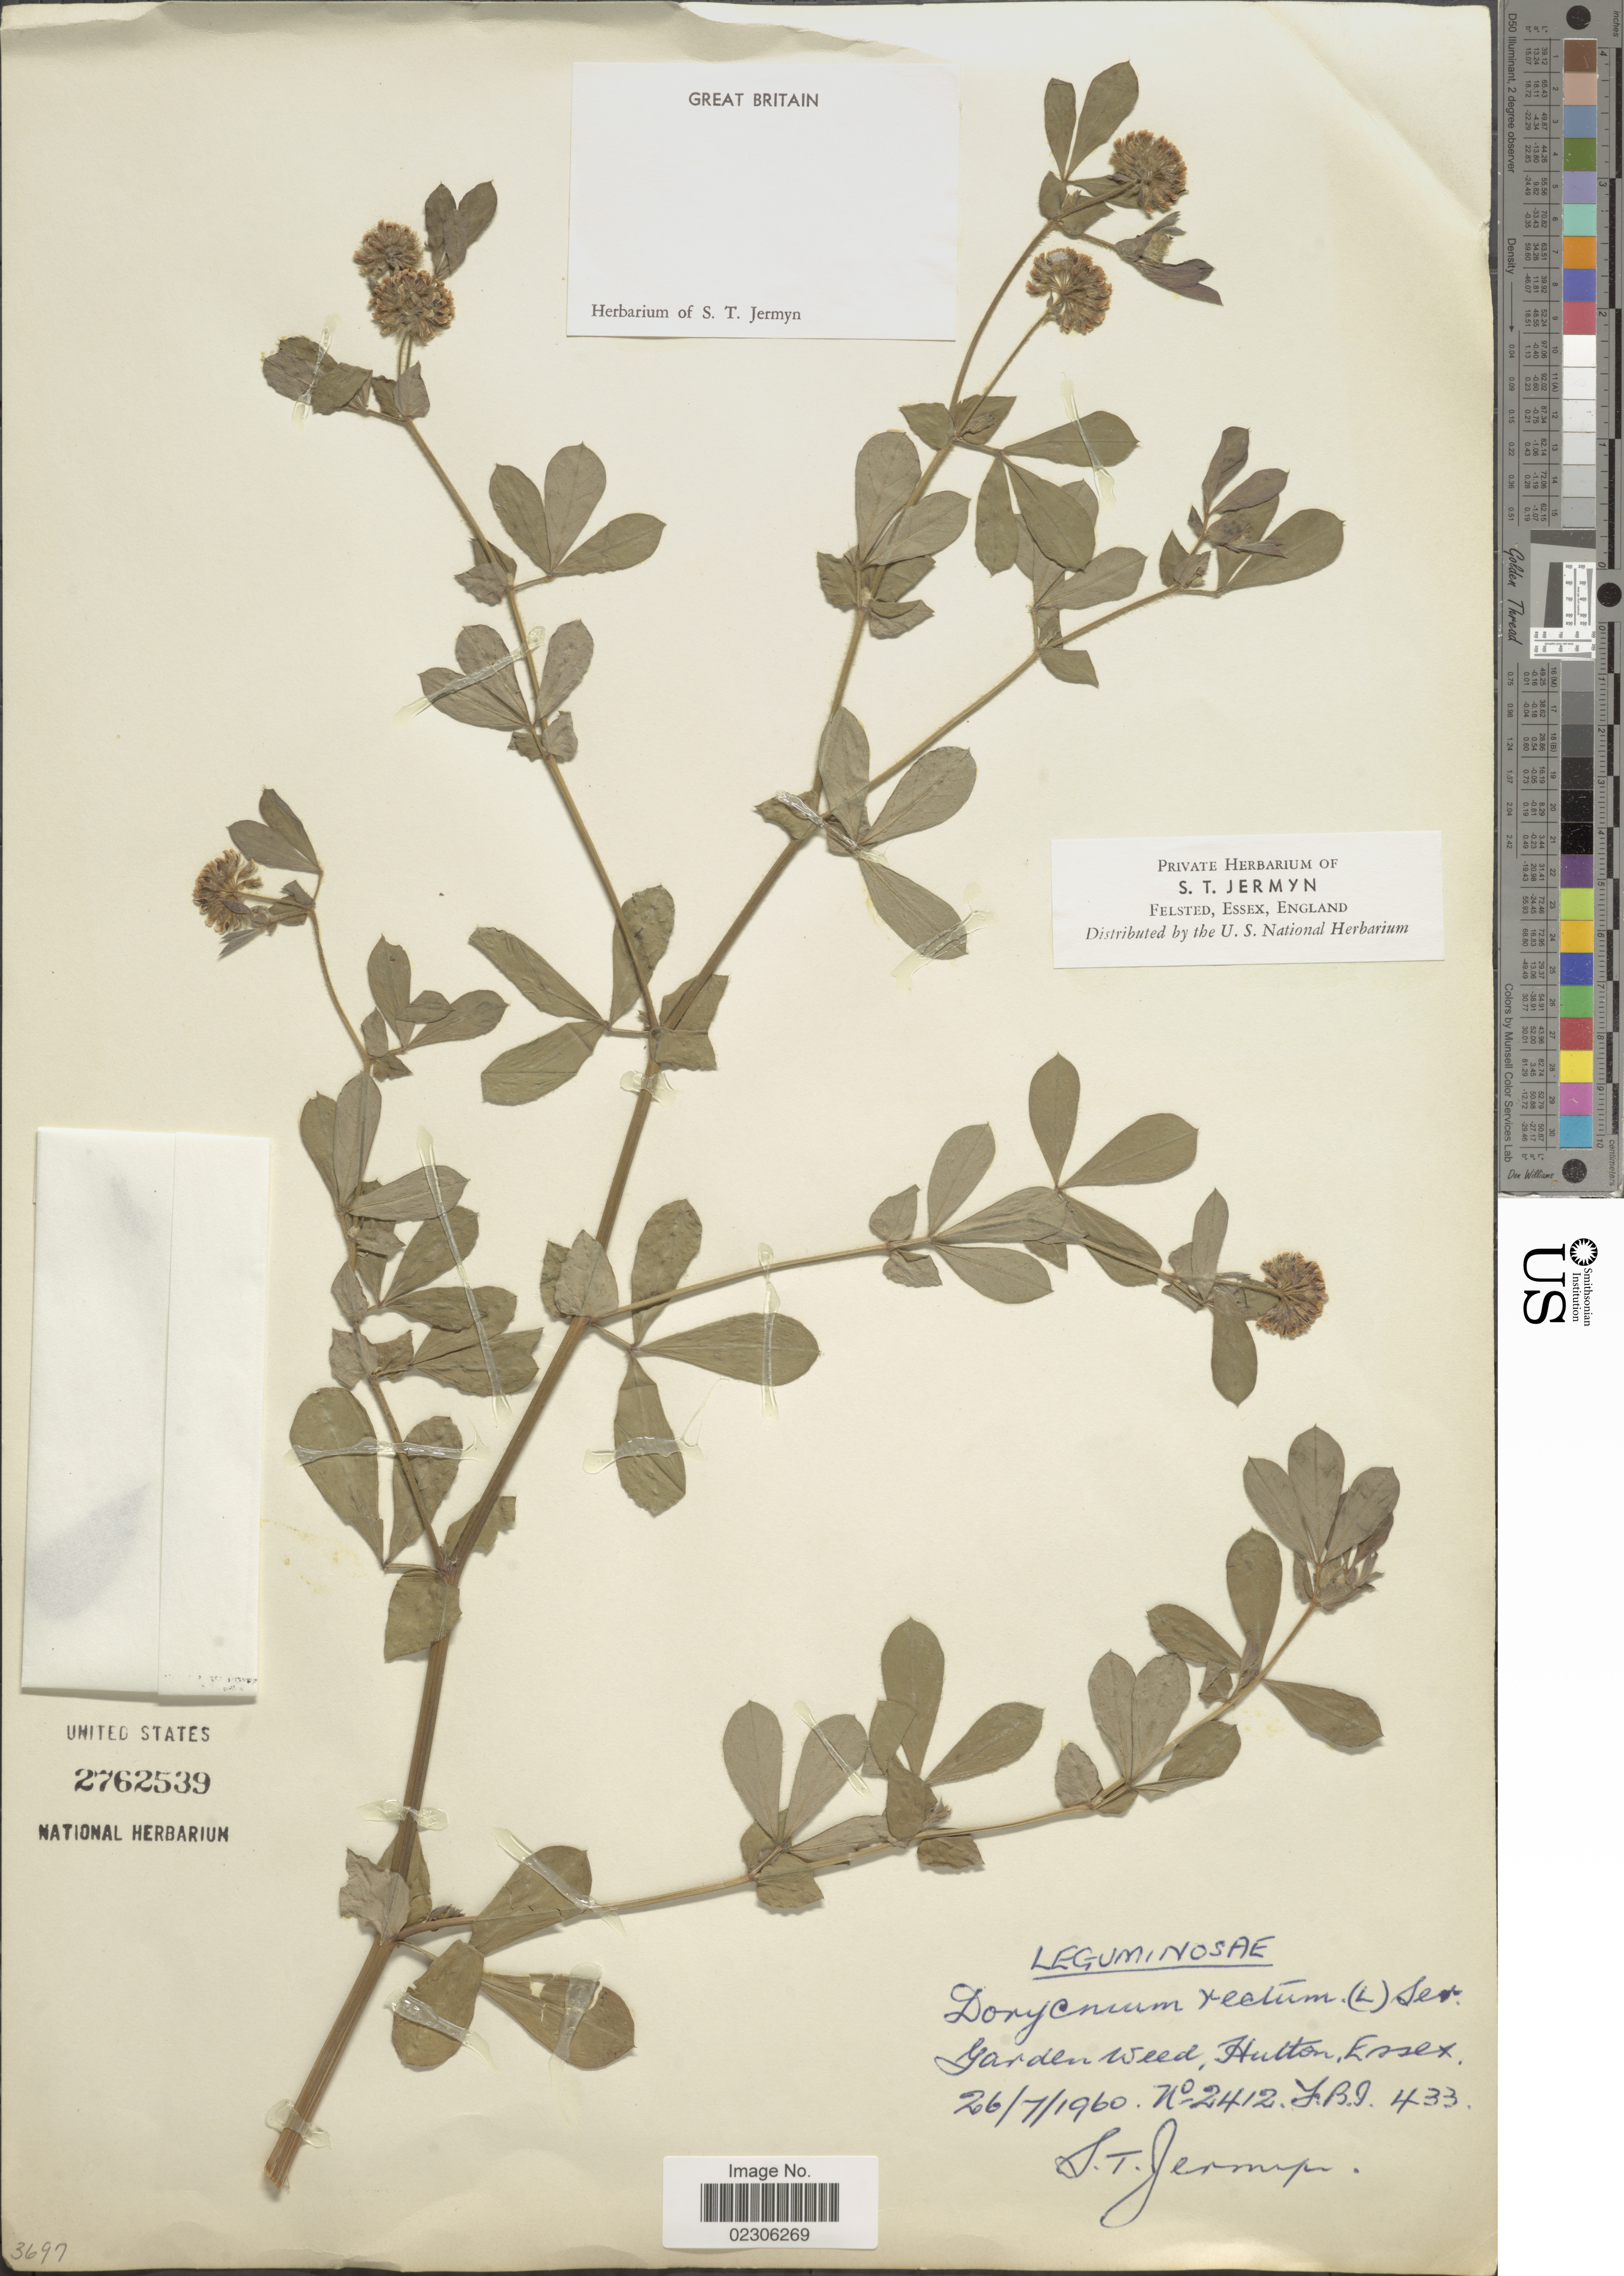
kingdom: Plantae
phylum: Tracheophyta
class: Magnoliopsida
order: Fabales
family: Fabaceae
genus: Dorycnium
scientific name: Dorycnium rectum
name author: (L.) Ser.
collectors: S. Jermyn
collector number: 2412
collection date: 1960-07-26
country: United Kingdom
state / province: England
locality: Garden weed, Hutton, Essex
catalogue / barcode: US 2762539